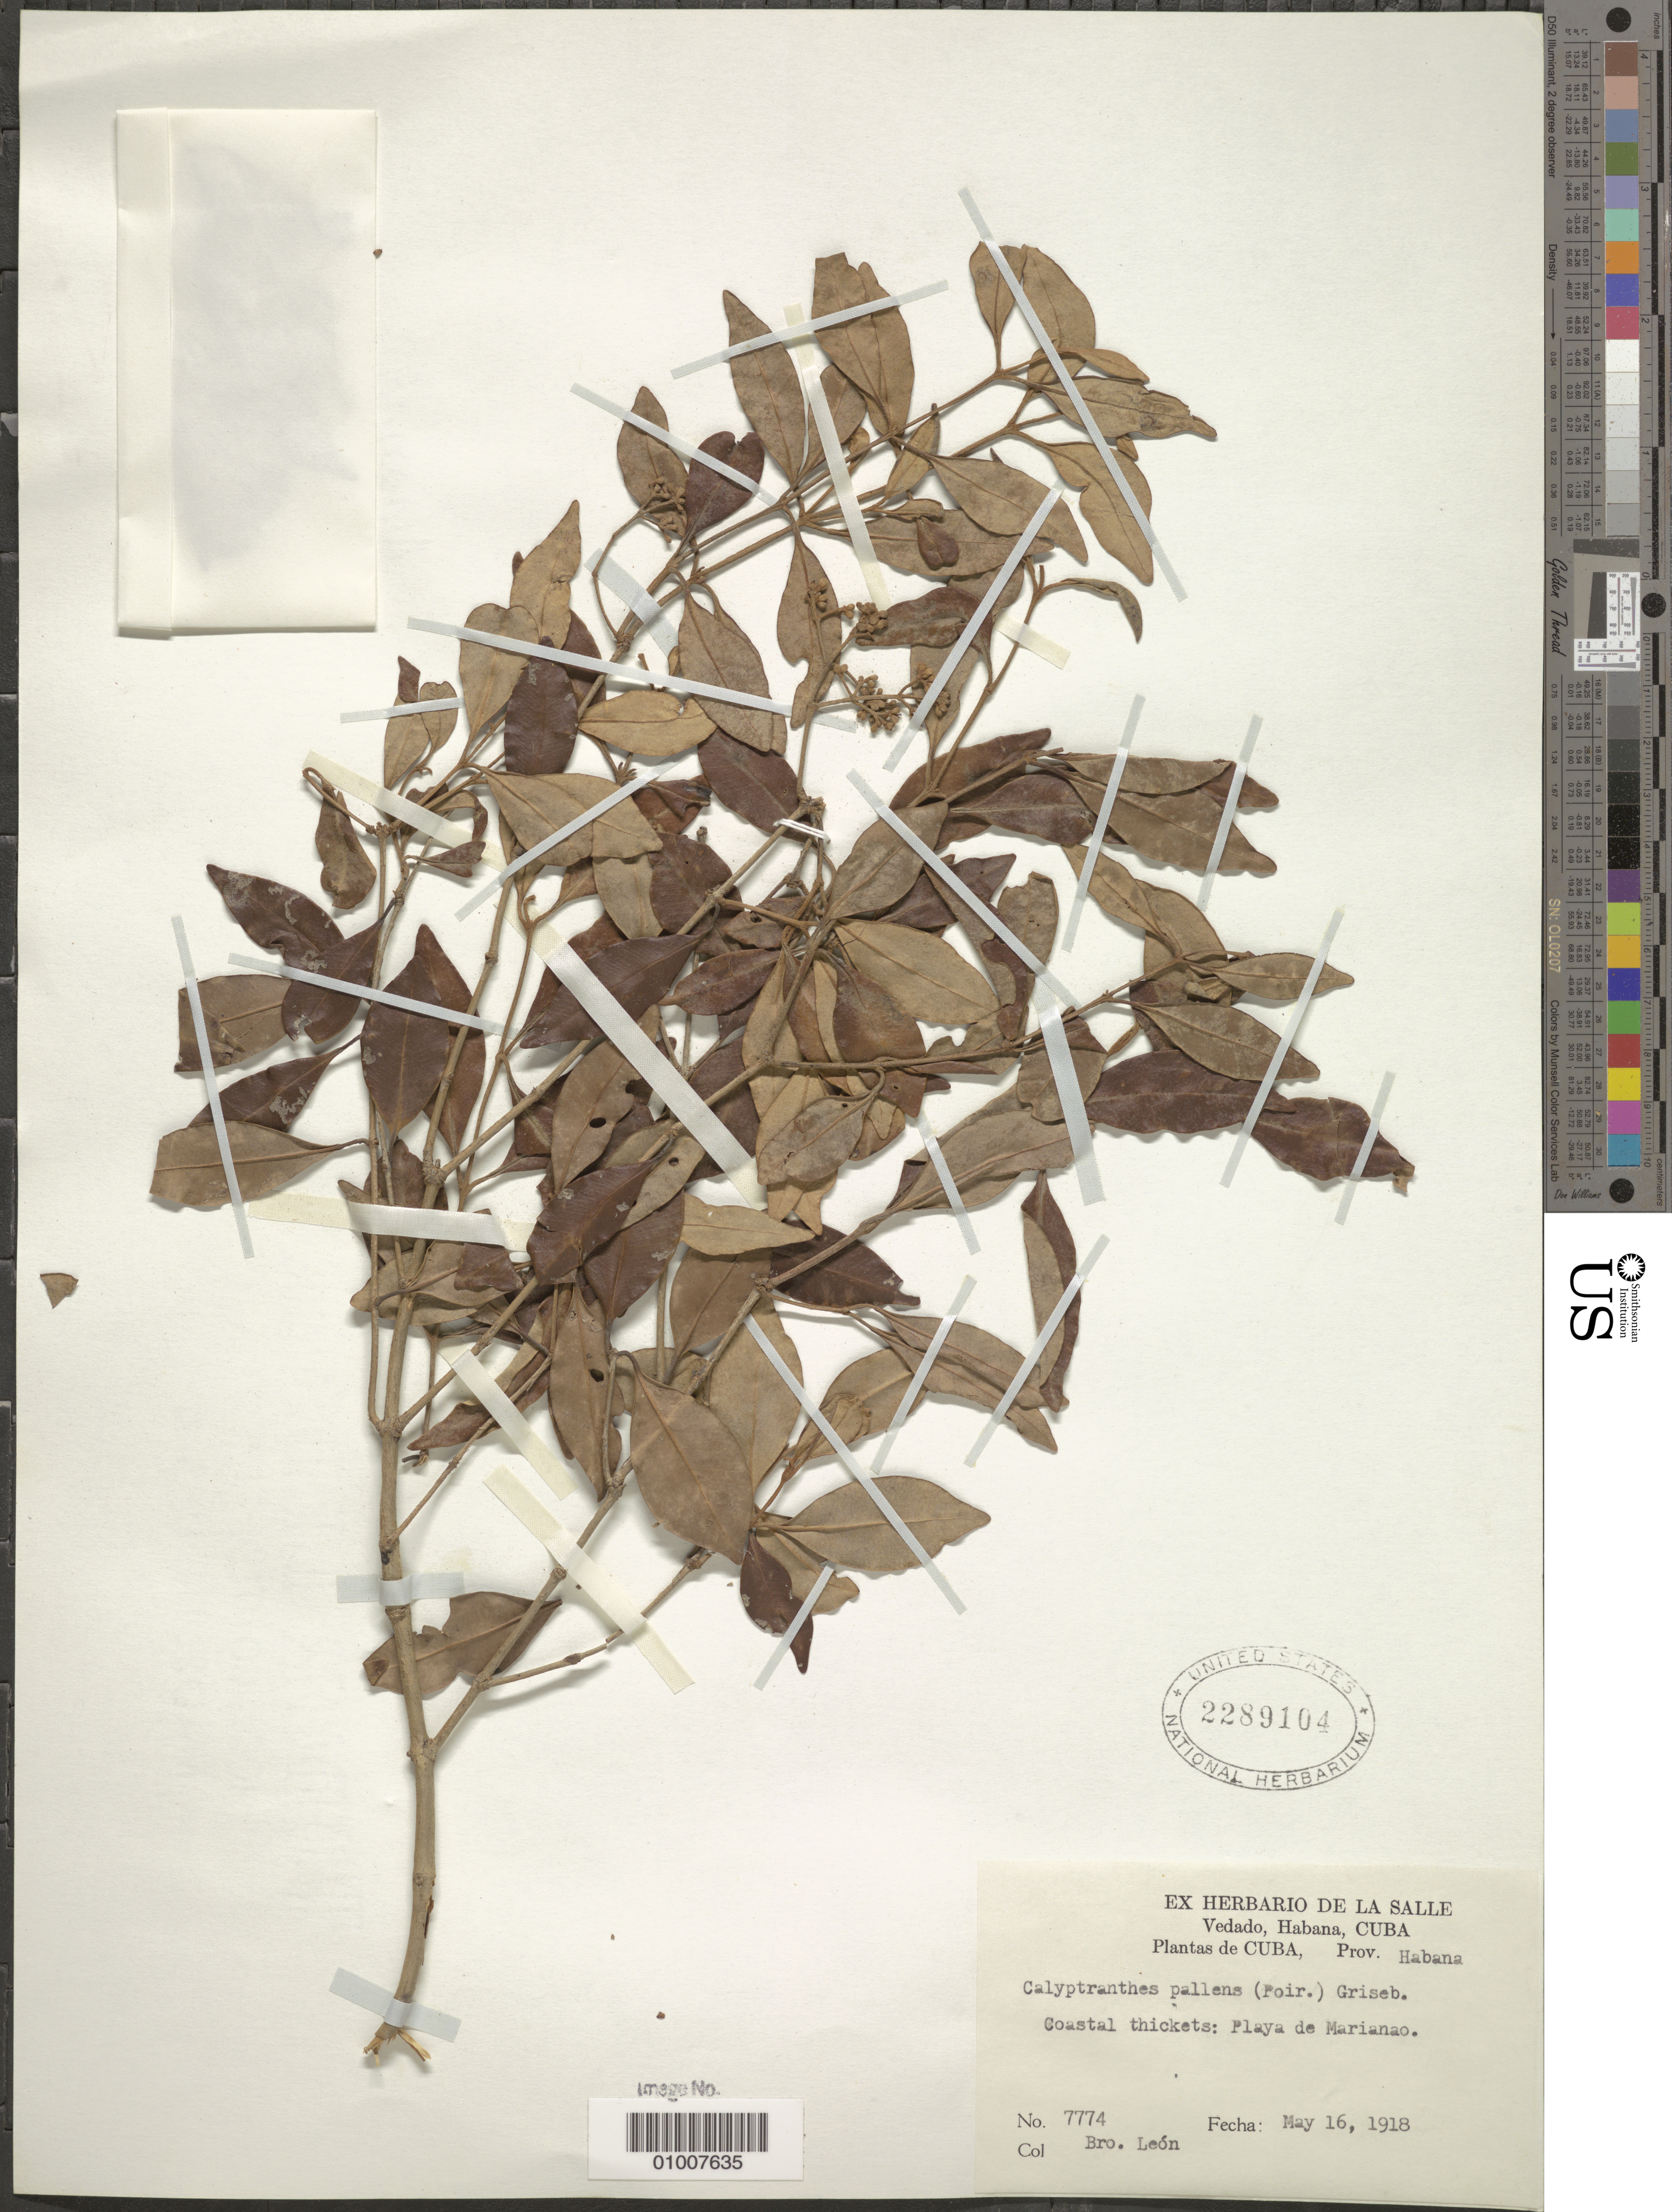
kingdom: Plantae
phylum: Tracheophyta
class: Magnoliopsida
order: Myrtales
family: Myrtaceae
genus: Myrcia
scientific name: Myrcia neopallens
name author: A.R. Lourenço & E. Lucas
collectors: Bro. León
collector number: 7774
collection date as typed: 16 May 1918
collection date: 1918-05-16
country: Cuba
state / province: La Habana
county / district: Municipio Playa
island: Cuba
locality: Playa de Marianao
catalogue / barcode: US 2289104